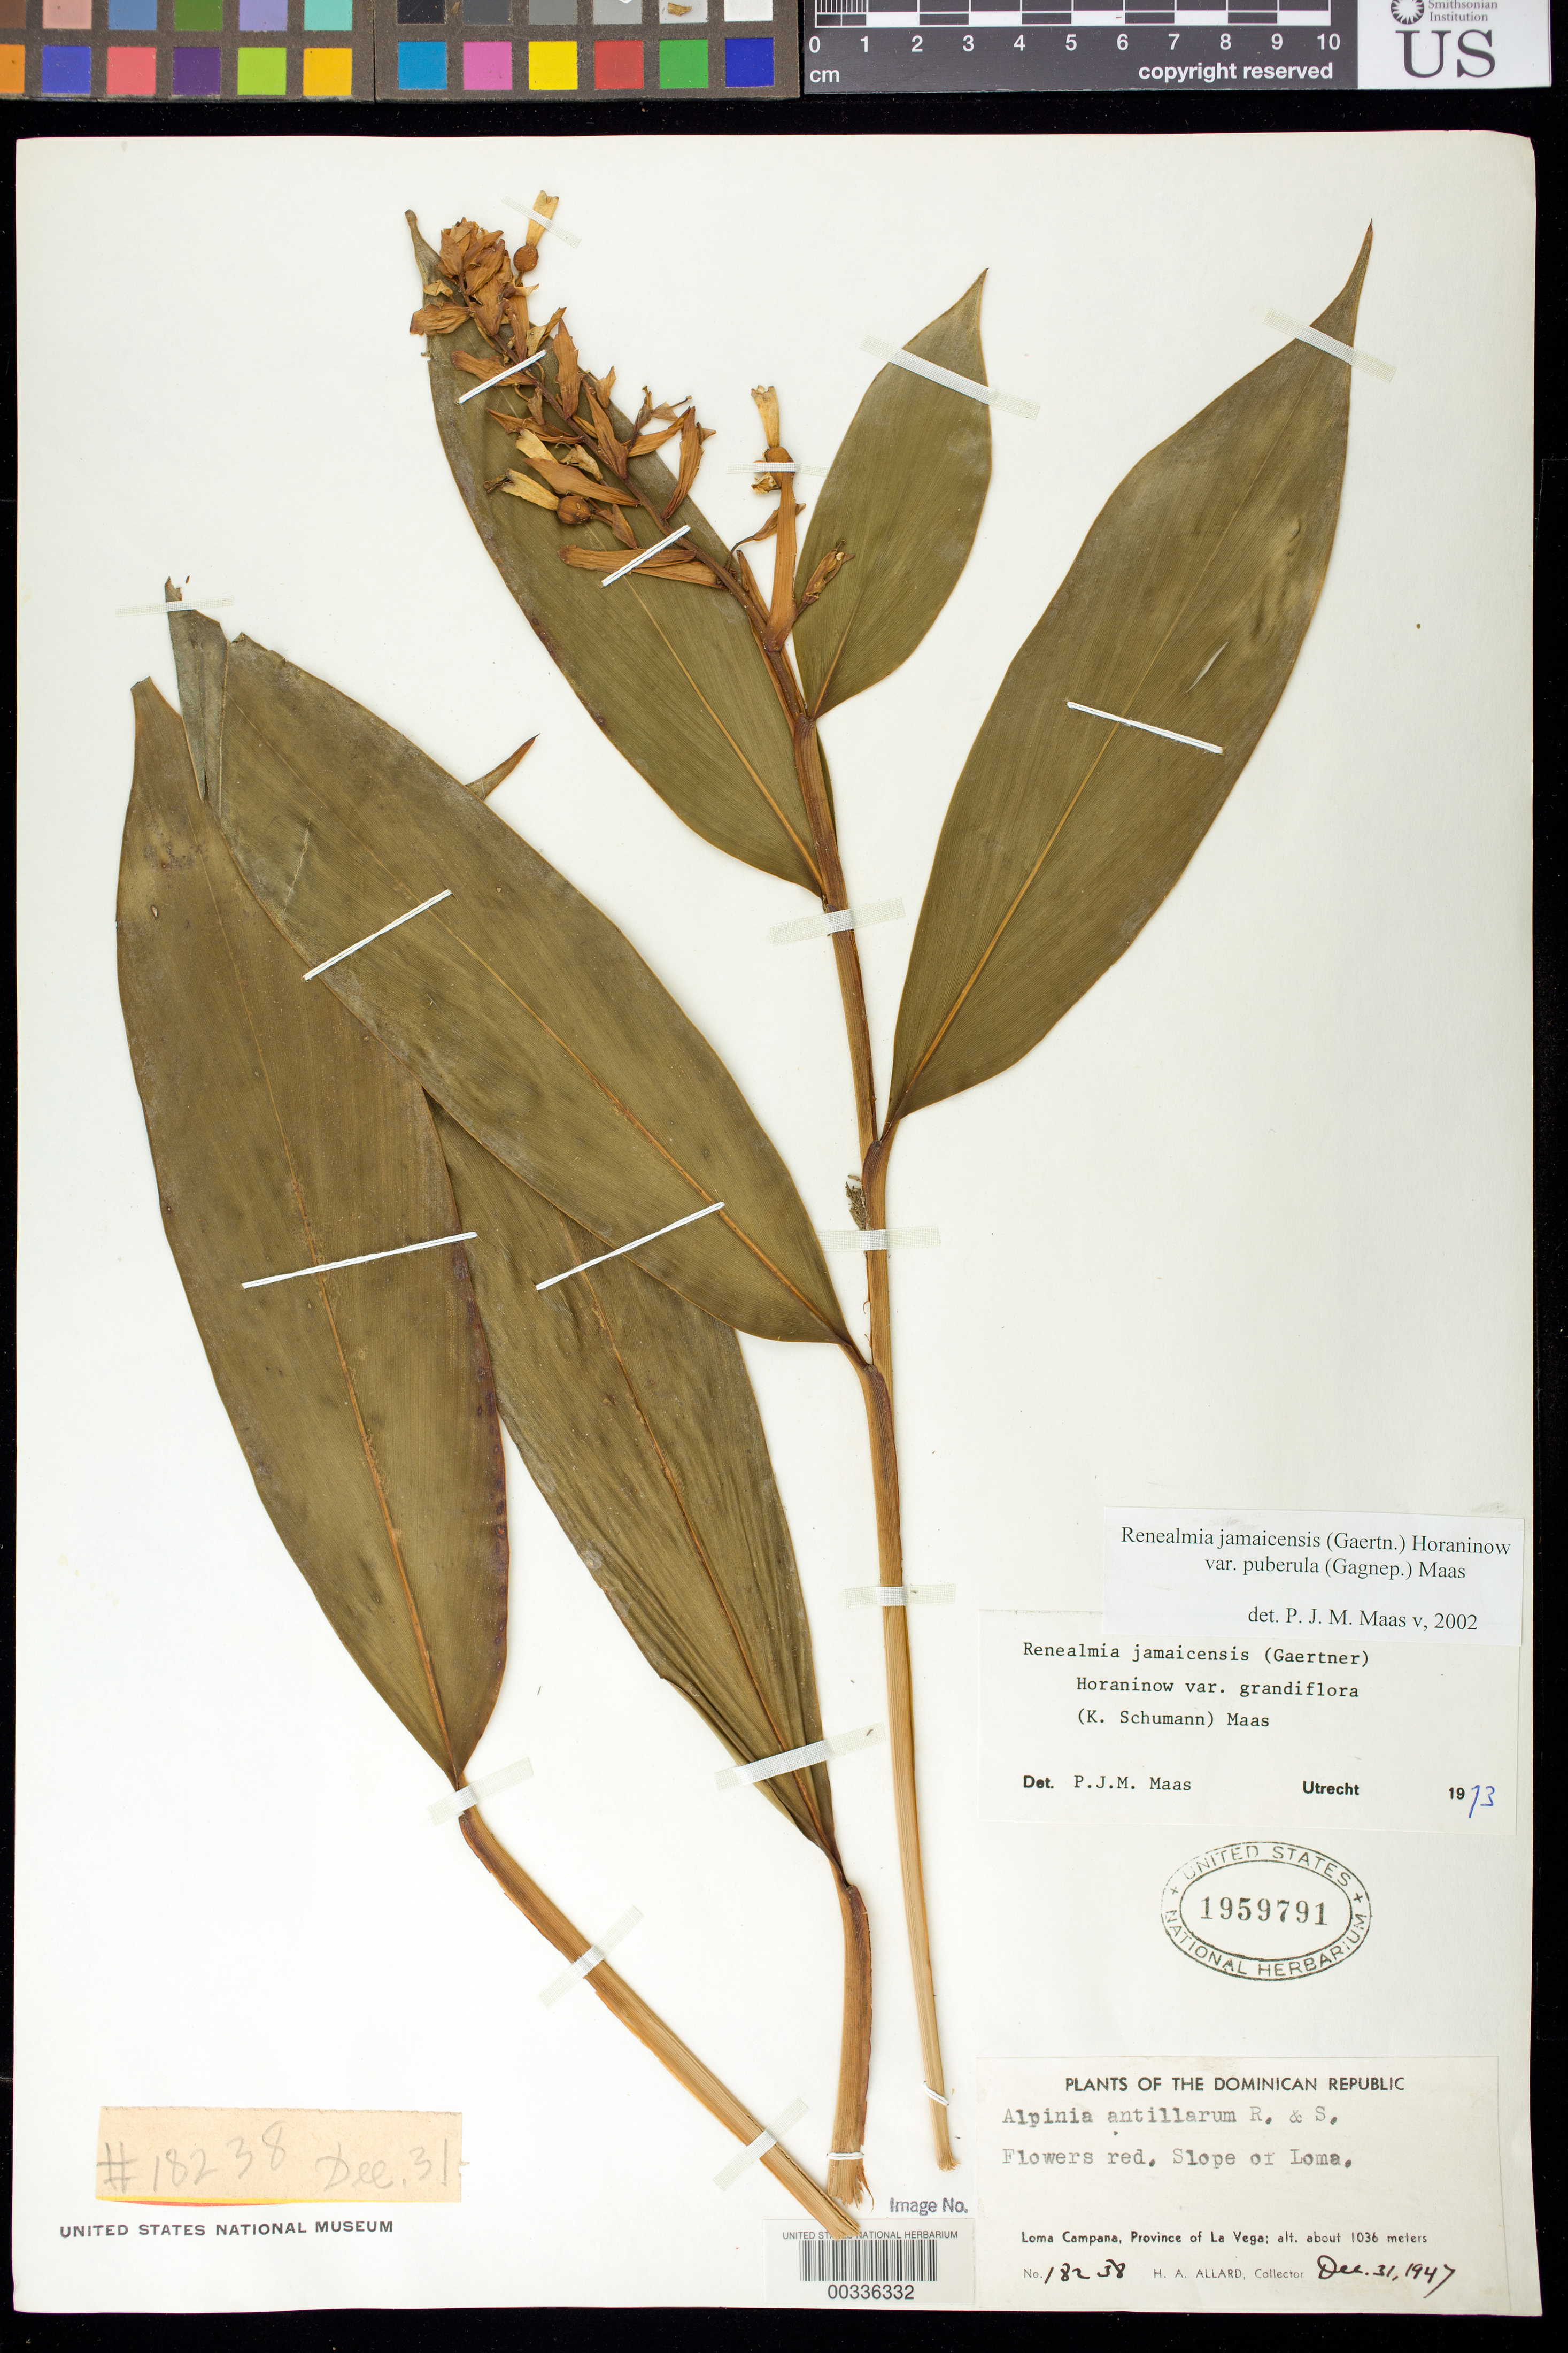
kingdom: Plantae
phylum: Tracheophyta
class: Liliopsida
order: Zingiberales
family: Zingiberaceae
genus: Renealmia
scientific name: Renealmia jamaicensis var. puberula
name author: (Gagnep.) Maas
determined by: Maas, Paul J. M.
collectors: H. A. Allard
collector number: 18238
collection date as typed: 31 Dec 1947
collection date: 1947-12-31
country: Dominican Republic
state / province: La Vega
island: Hispaniola Island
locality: Slope of loma, loma campana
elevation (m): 1036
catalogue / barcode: US 1959791